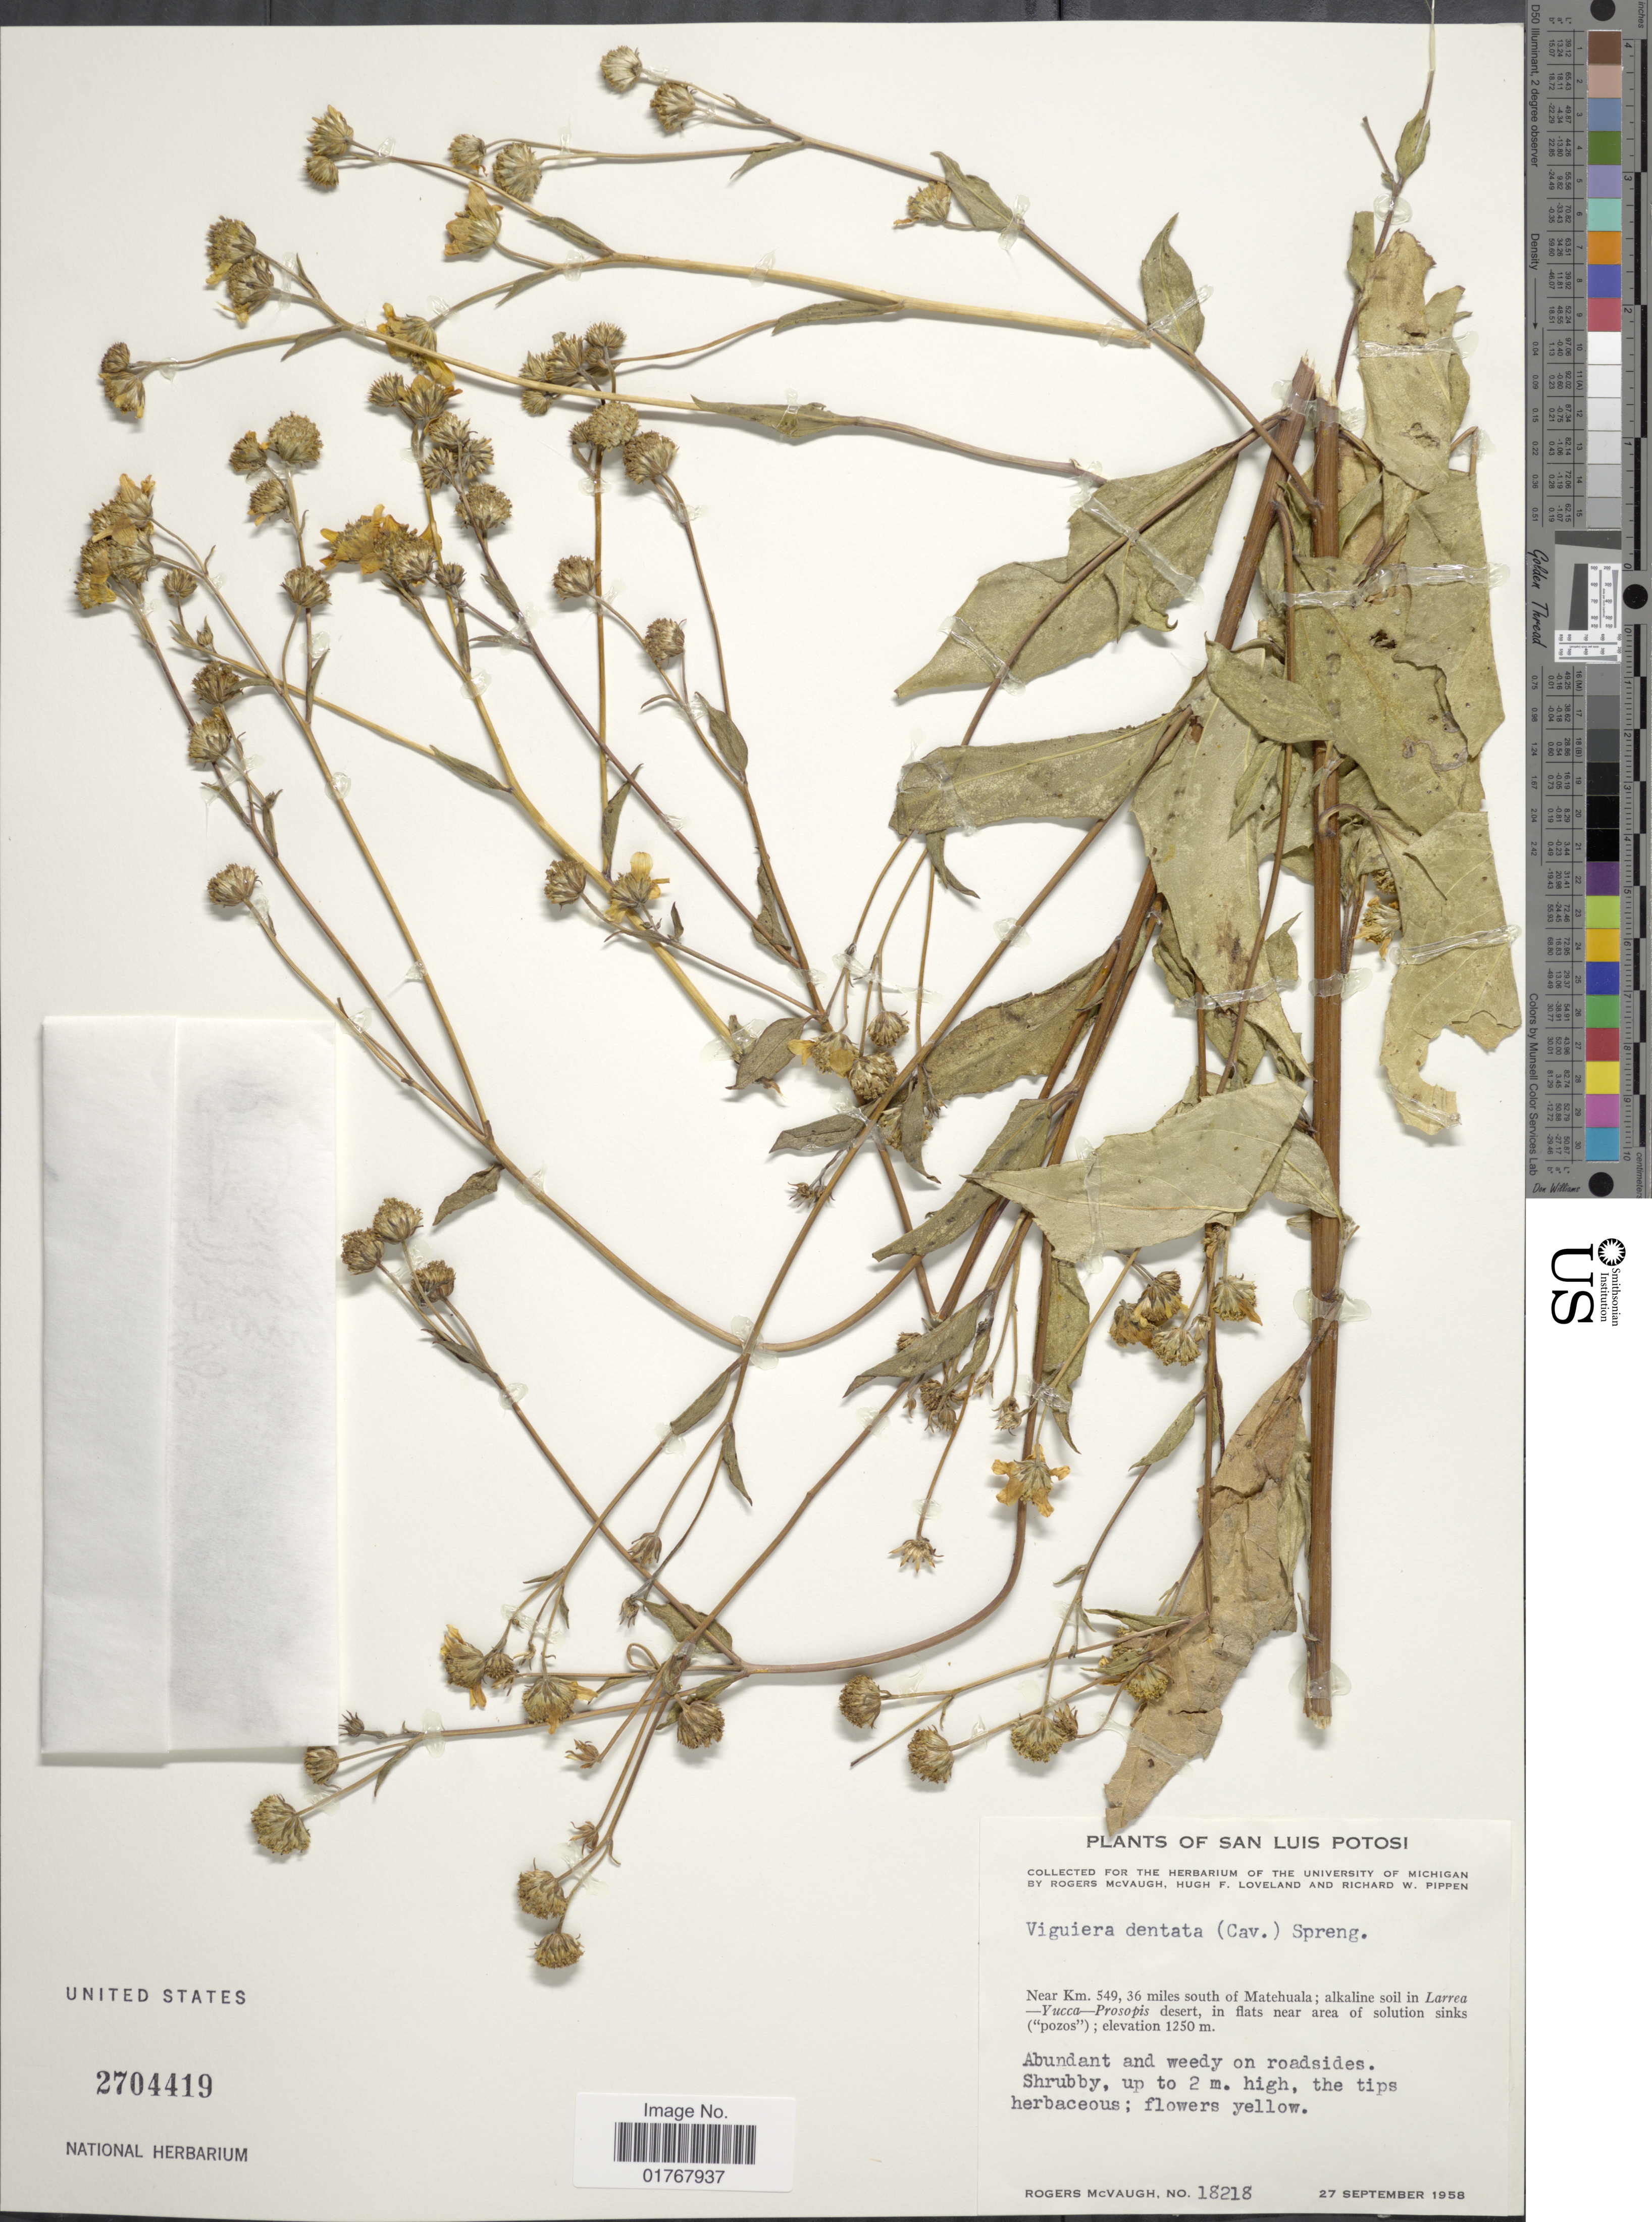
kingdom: Plantae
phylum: Tracheophyta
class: Magnoliopsida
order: Asterales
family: Asteraceae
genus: Viguiera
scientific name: Viguiera dentata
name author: (Cav.) Spreng.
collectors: R. McVaugh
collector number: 18218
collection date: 1958-09-27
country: Mexico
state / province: San Luis Potosí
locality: Near Km. 549, 36 miles south of Matehuala; in flats near area of solution sinks ('pozos')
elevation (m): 1250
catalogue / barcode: US 2704419